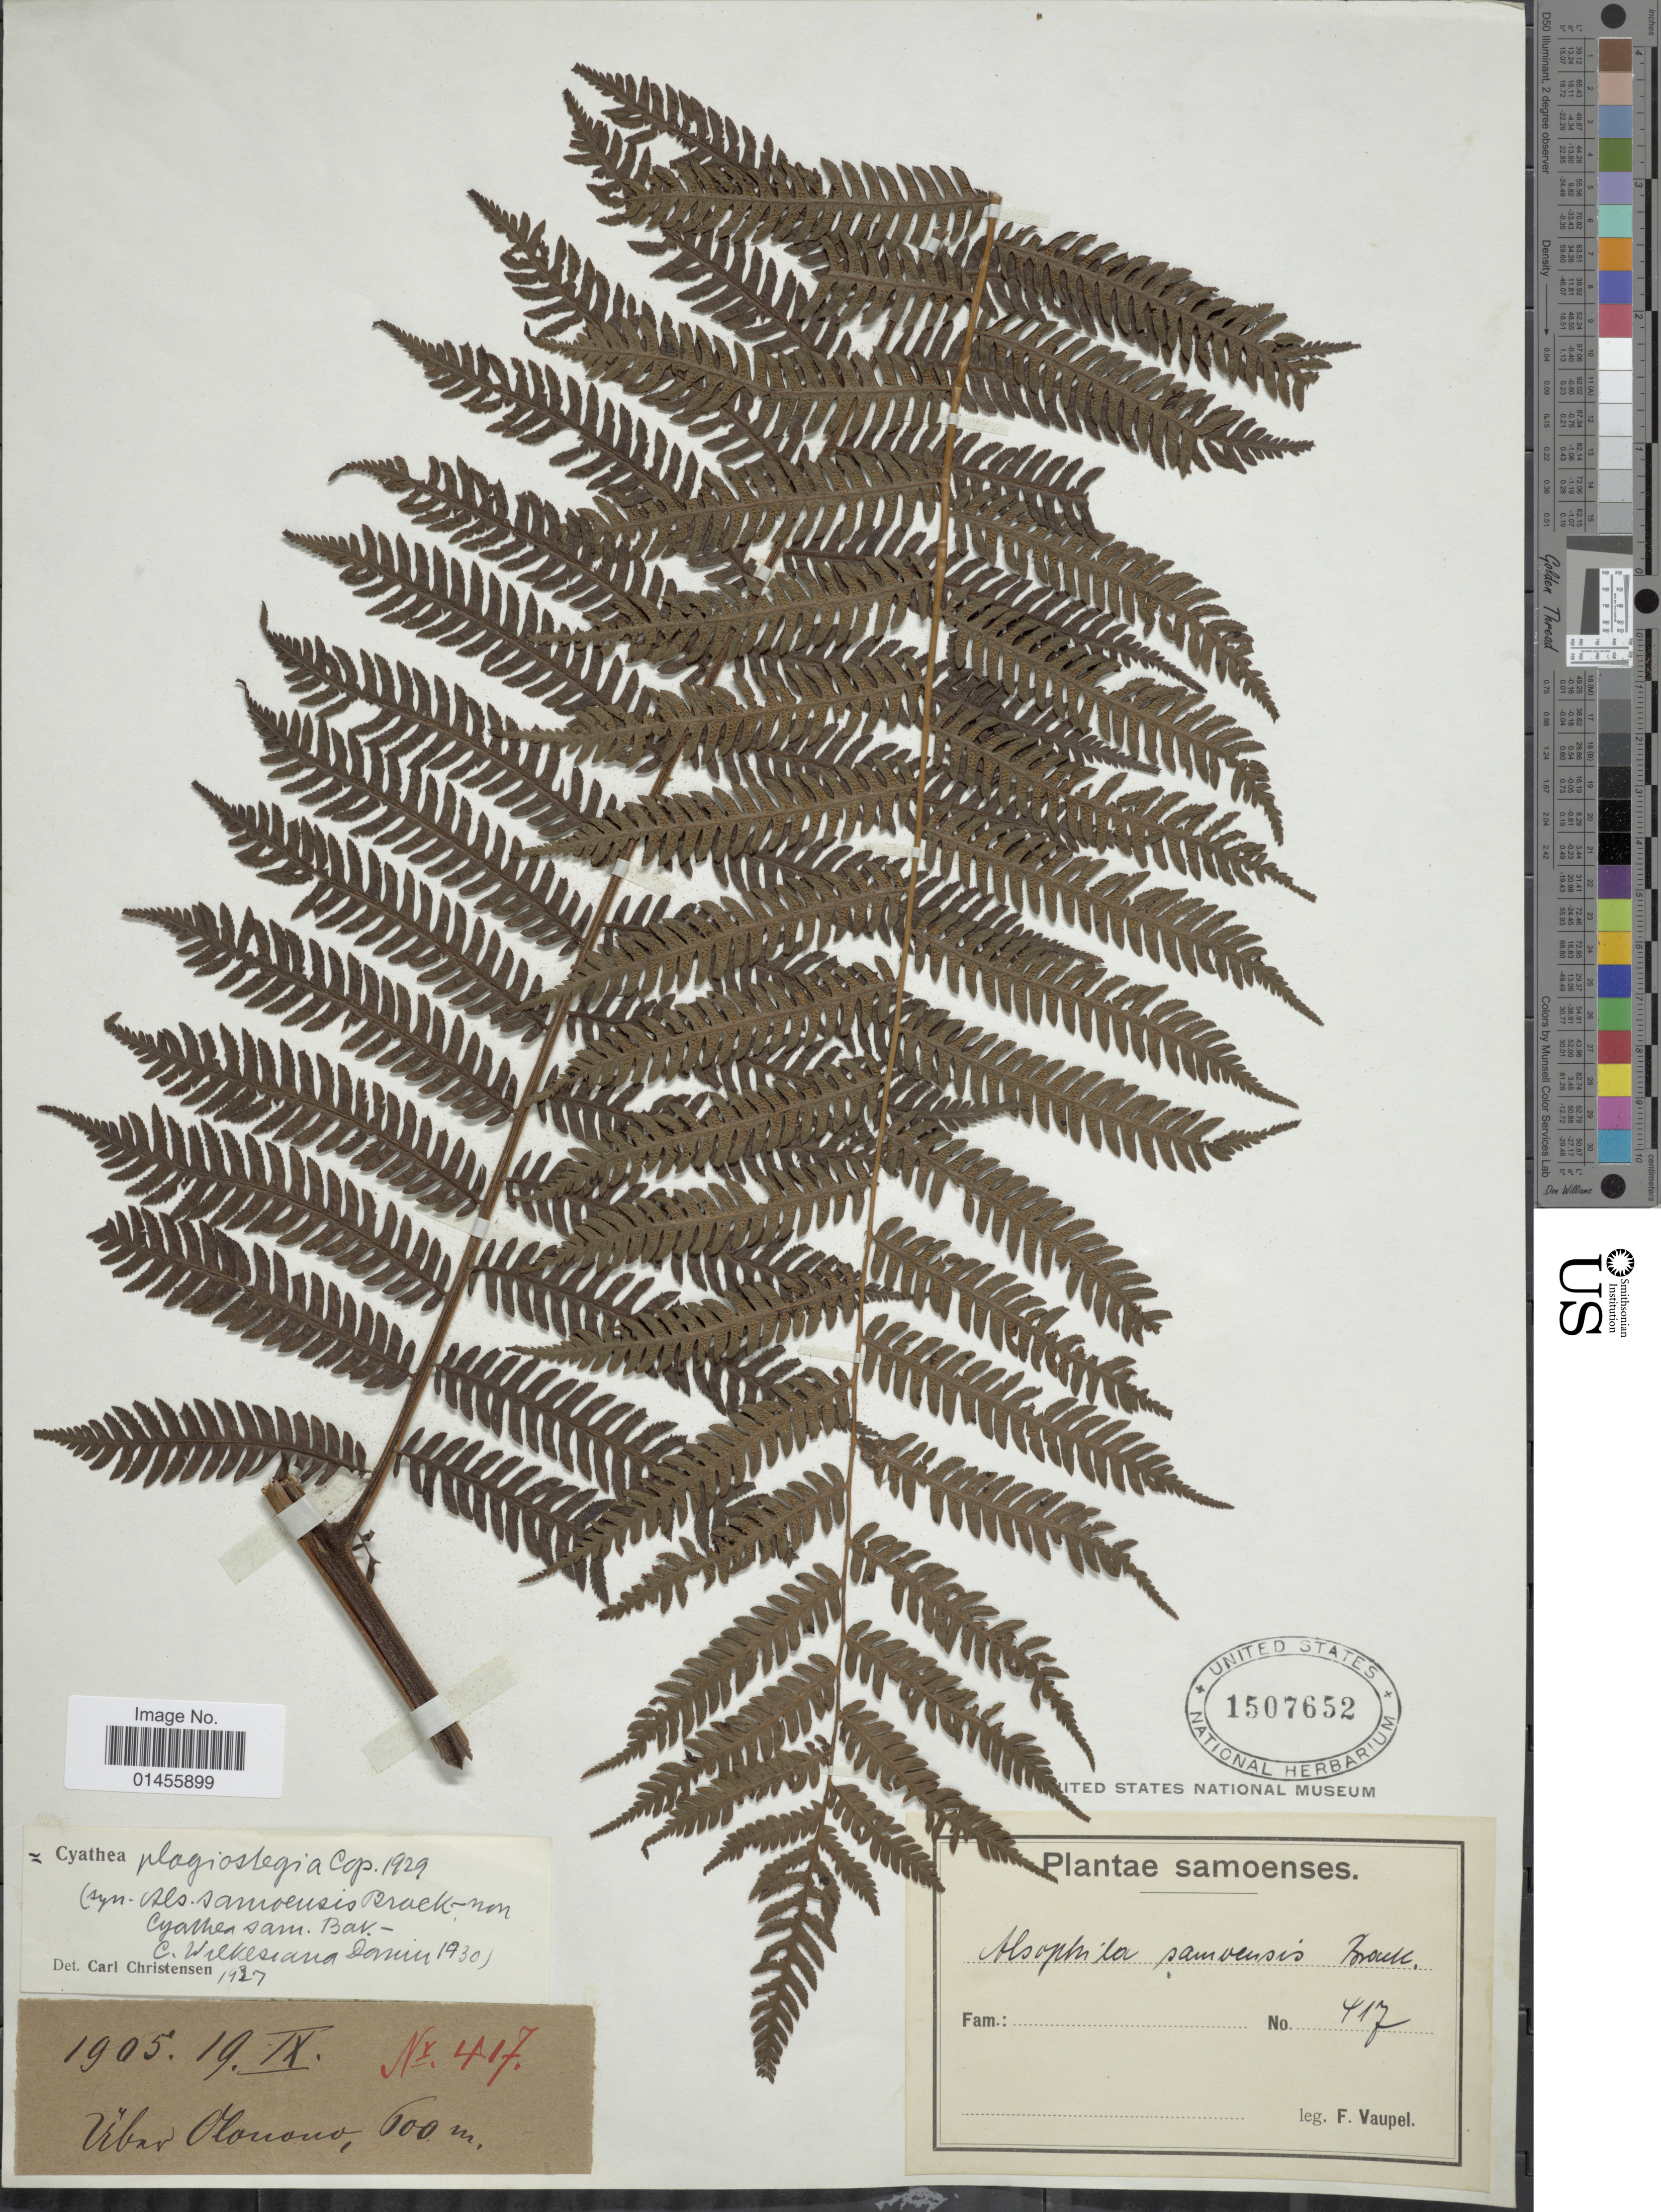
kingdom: Plantae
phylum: Tracheophyta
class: Polypodiopsida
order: Cyatheales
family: Cyatheaceae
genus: Alsophila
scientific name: Alsophila plagiostegia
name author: (Copel.) R.M. Tryon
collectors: F. Vaupel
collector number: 417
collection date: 1905-09-19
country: Samoa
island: Upolu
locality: Uber Olonono, Samoenses. [interpreted]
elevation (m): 600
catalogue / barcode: US 1507652